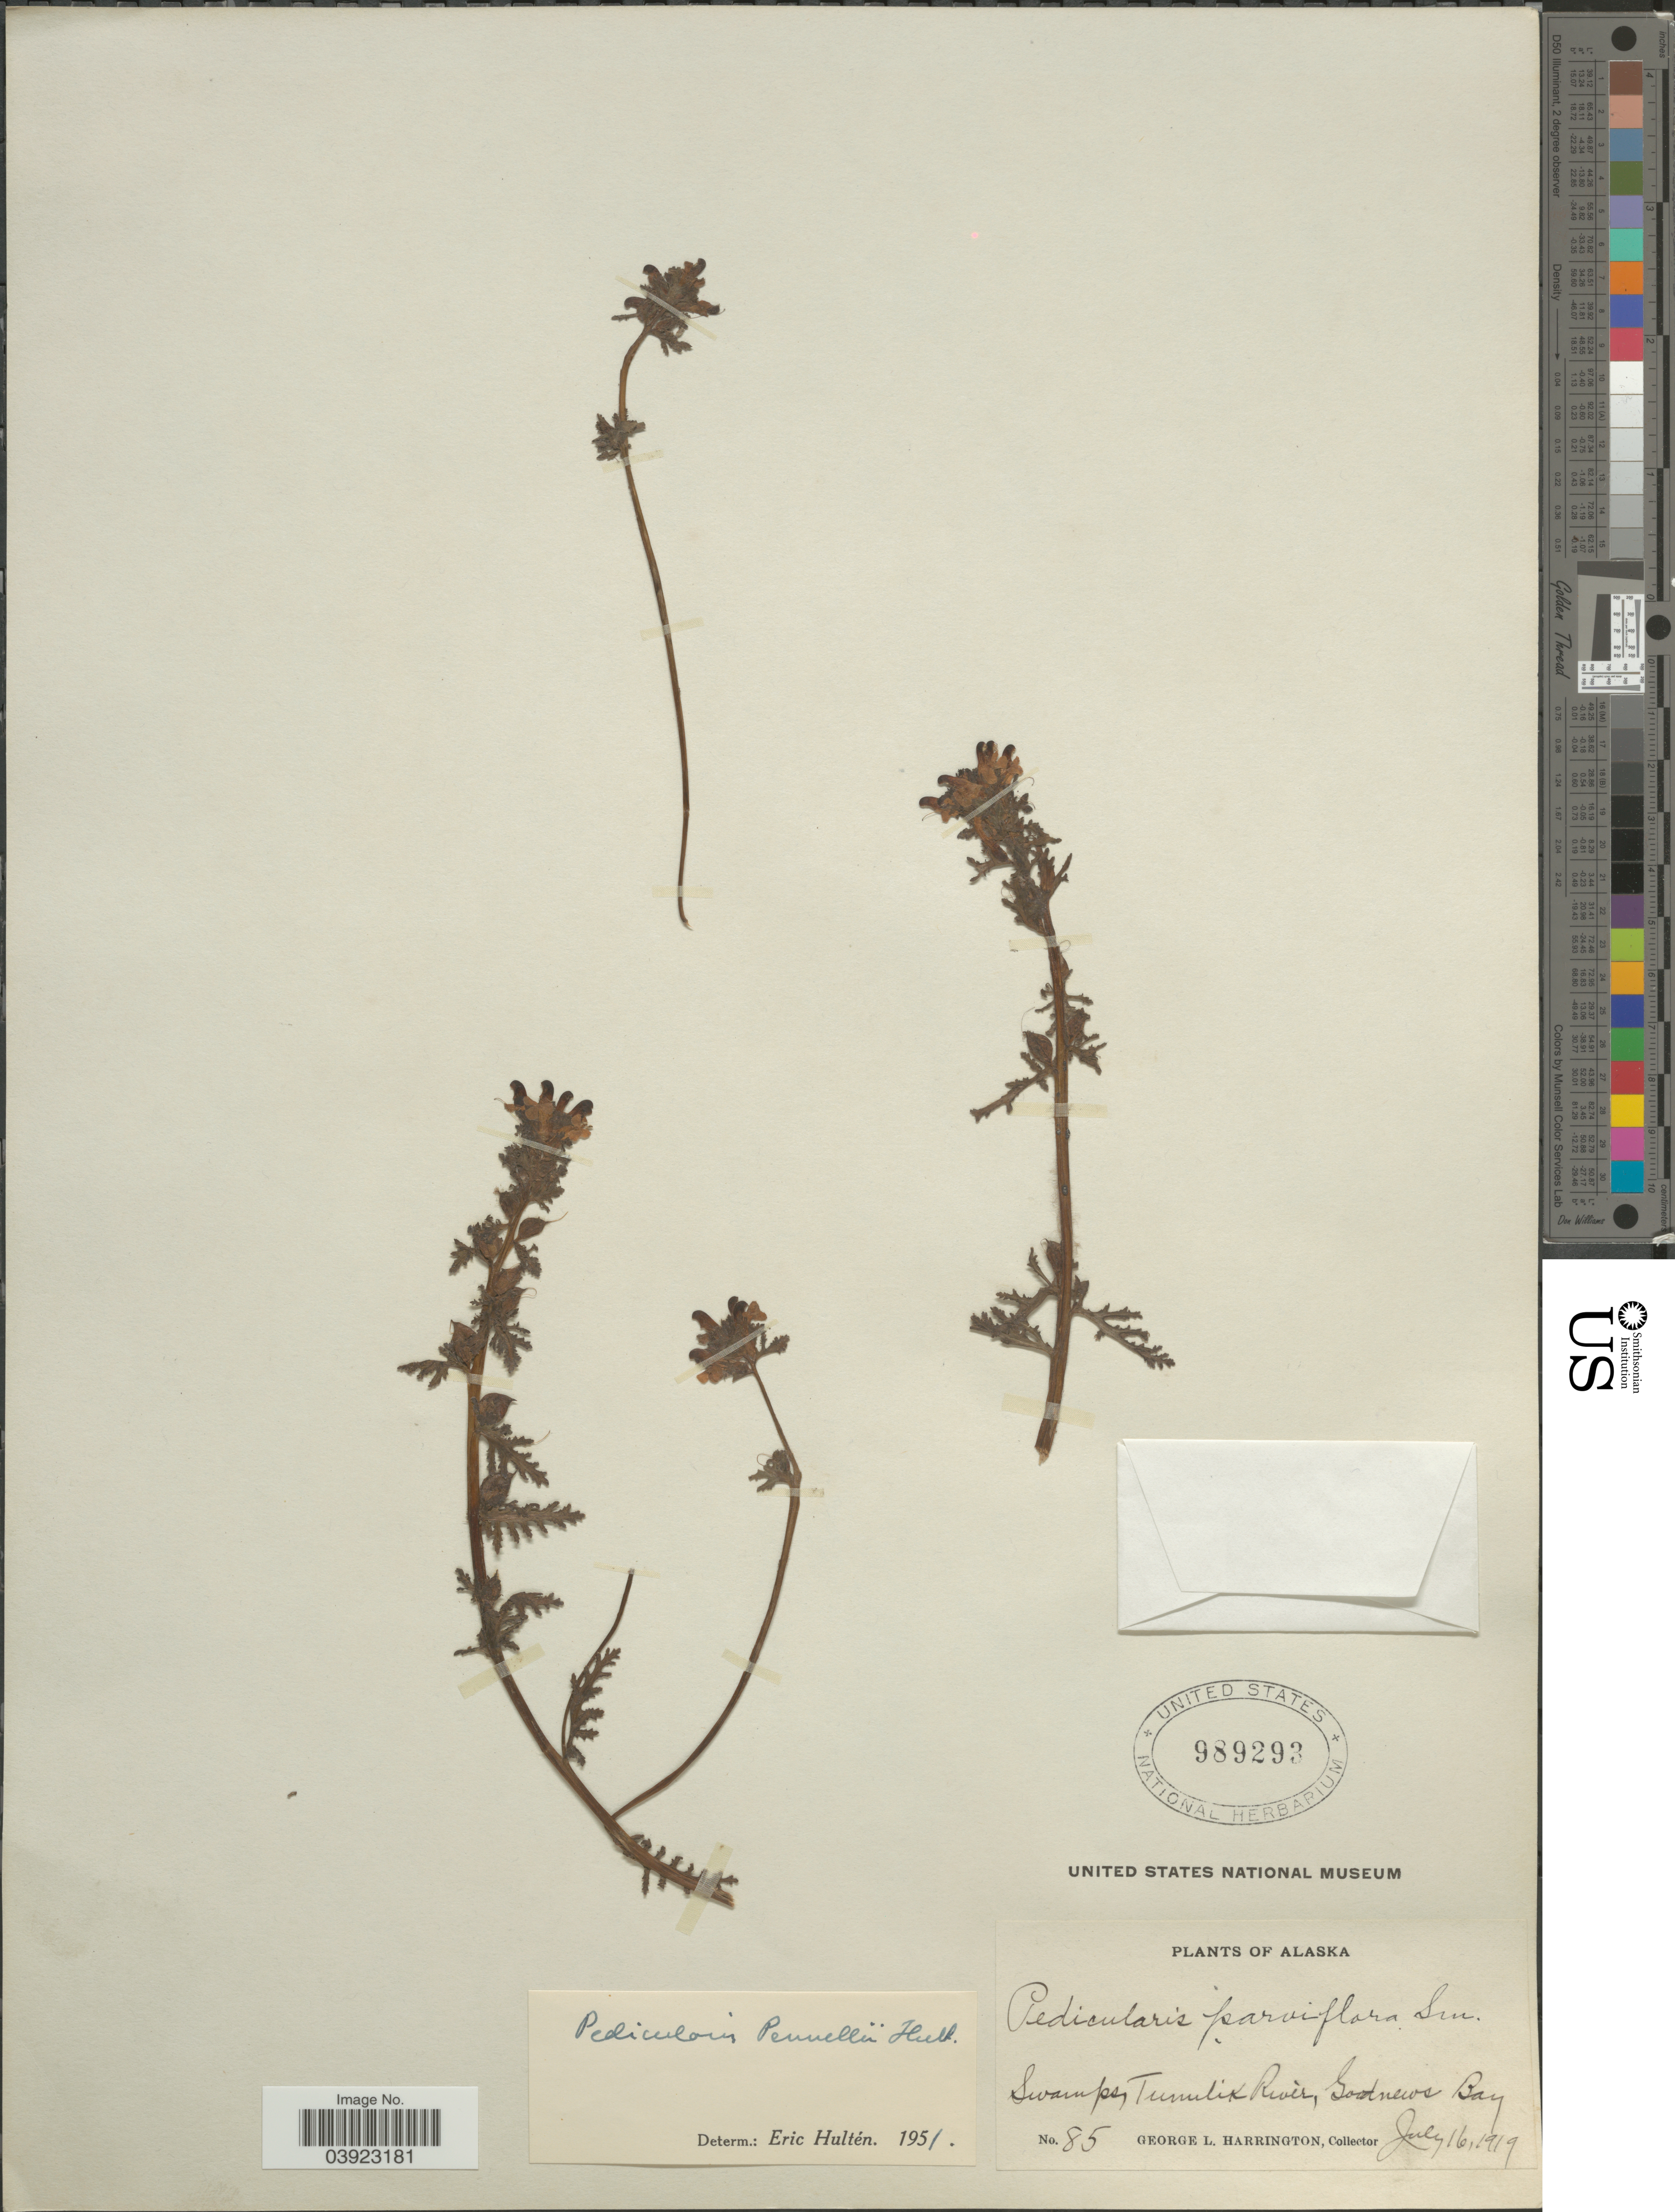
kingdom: Plantae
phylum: Tracheophyta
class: Magnoliopsida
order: Lamiales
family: Orobanchaceae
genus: Pedicularis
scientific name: Pedicularis pennellii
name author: Hultén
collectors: G. Harrington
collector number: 85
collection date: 1919-07-16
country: United States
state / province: Alaska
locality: Tunulik River, Goodnews Bay.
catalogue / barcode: US 989293